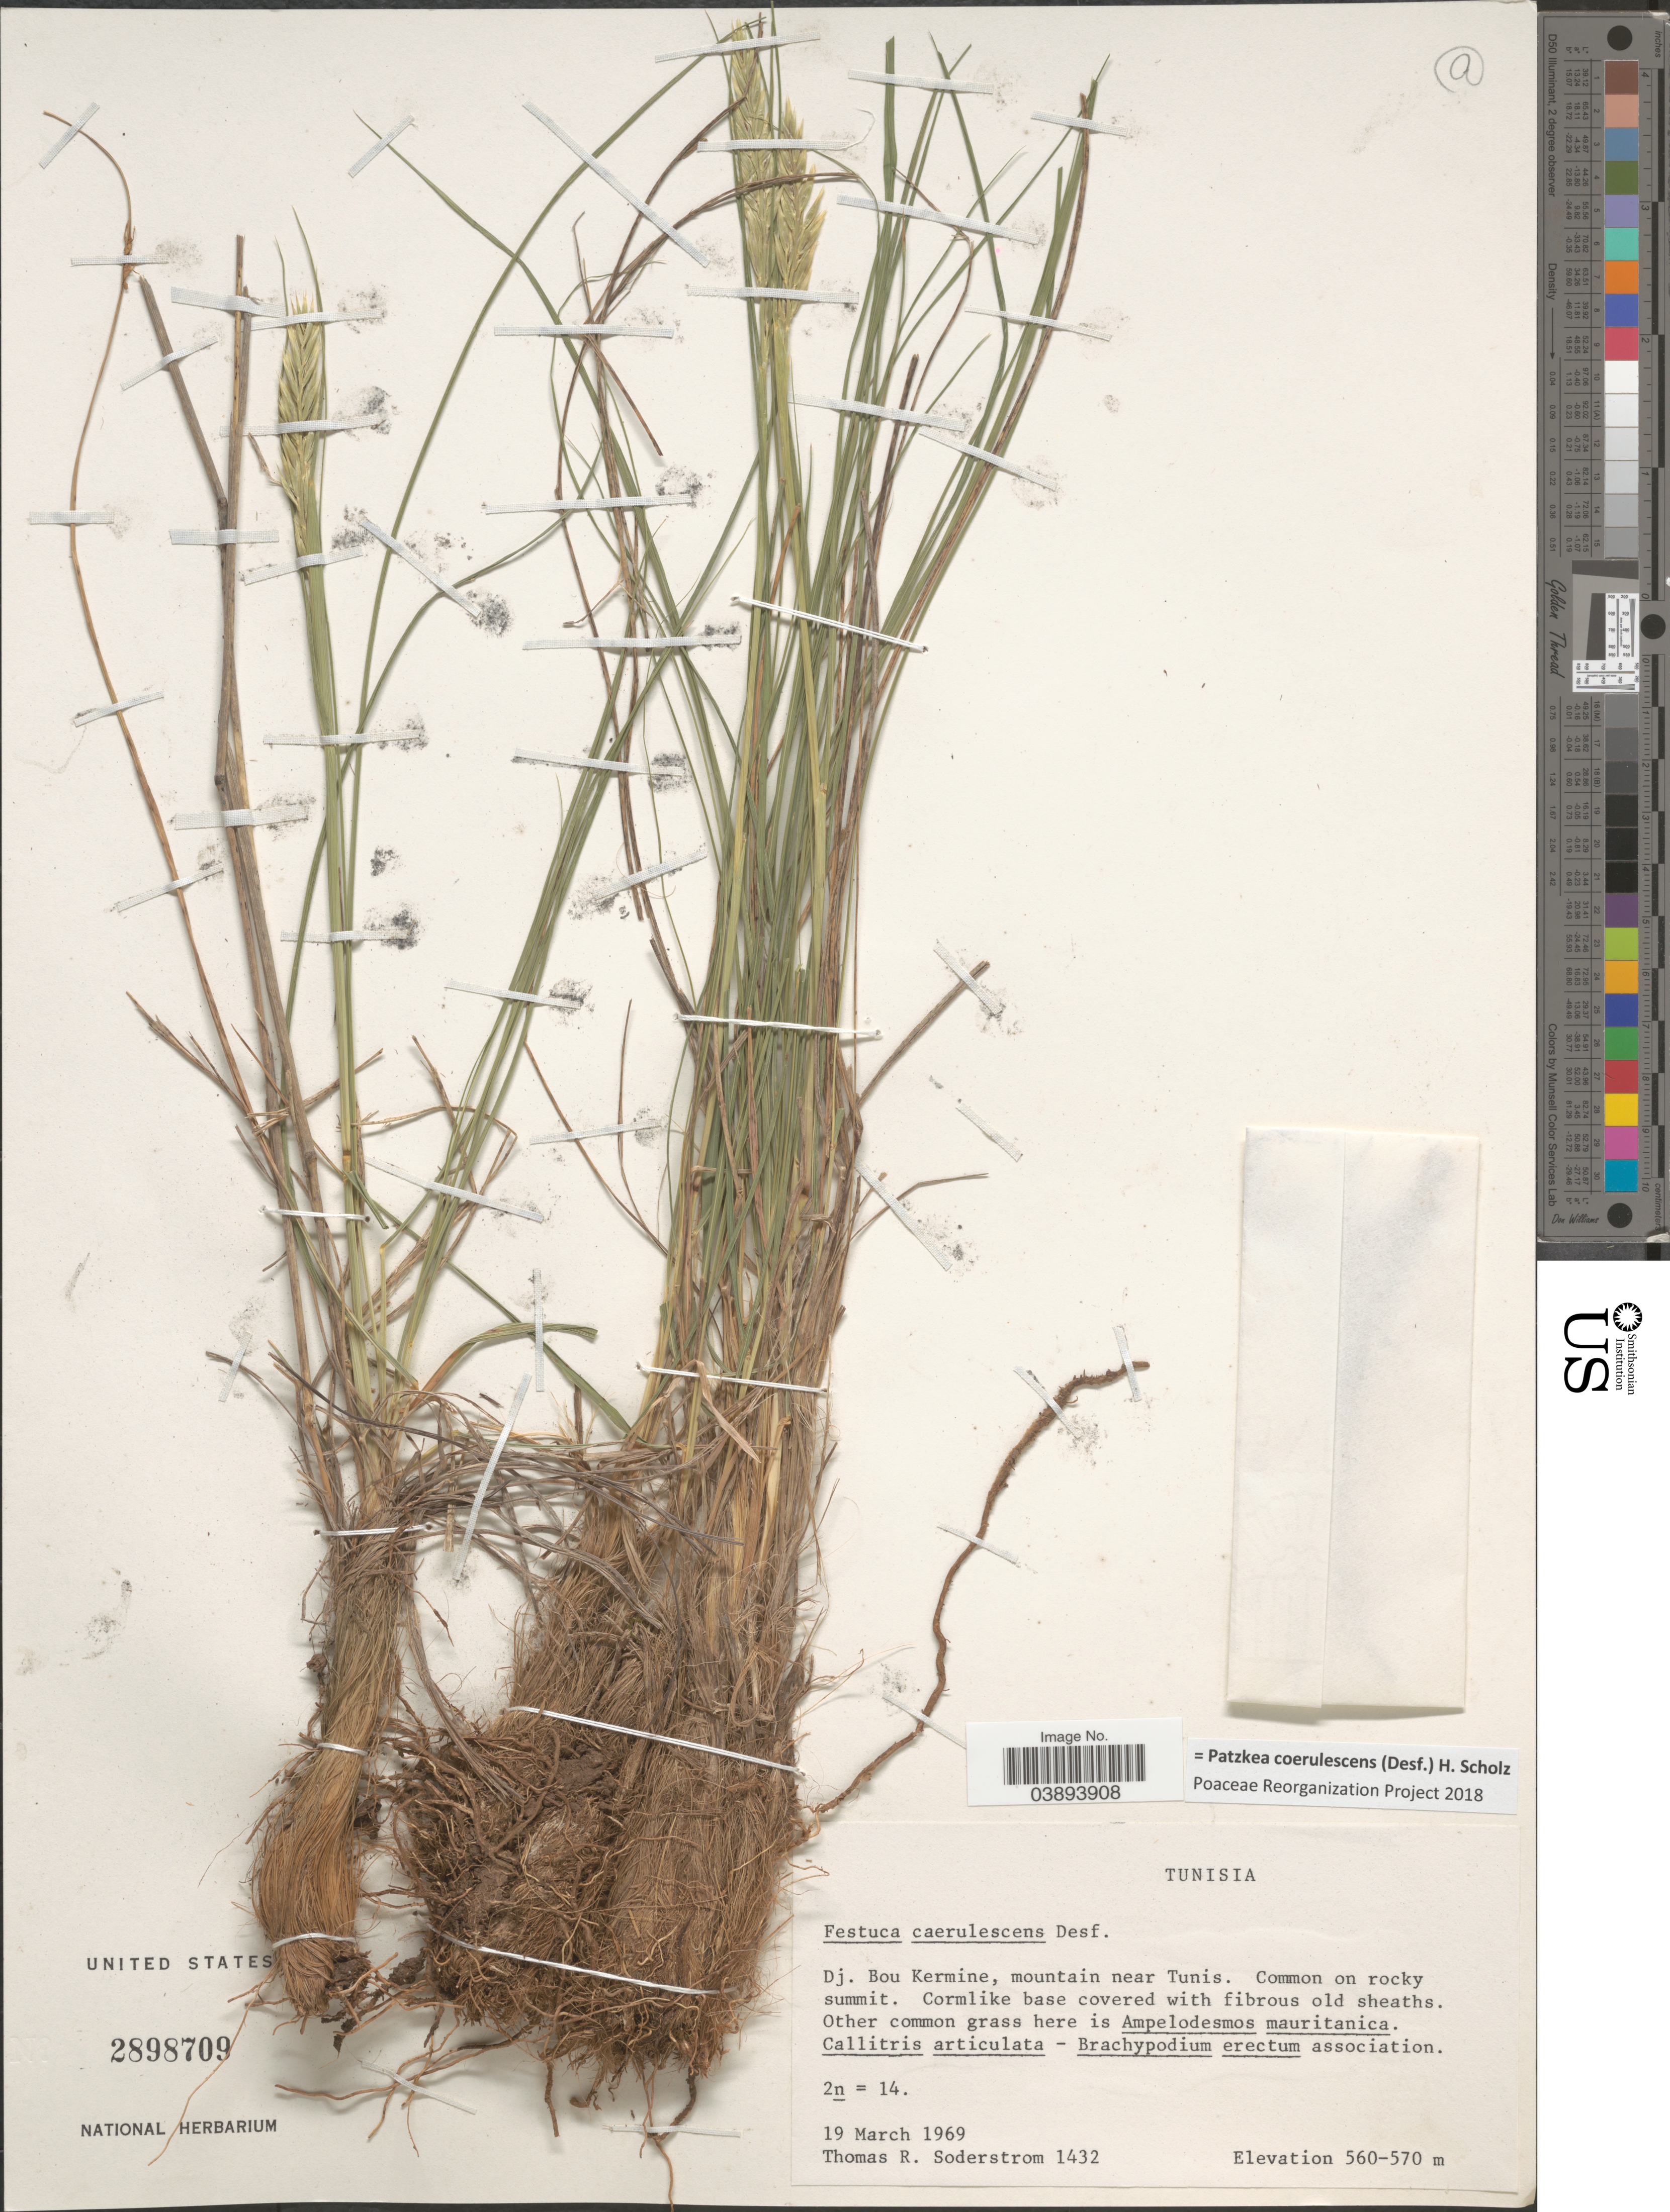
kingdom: Plantae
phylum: Tracheophyta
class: Liliopsida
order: Poales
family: Poaceae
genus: Patzkea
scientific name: Patzkea coerulescens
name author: (Desf.) H. Scholz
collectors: T. R. Soderstrom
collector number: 1432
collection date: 1969-03-19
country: Tunisia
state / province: Tunis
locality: Dj. Bou Kermine, mountain near Tunis.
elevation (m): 560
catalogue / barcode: US 2898709